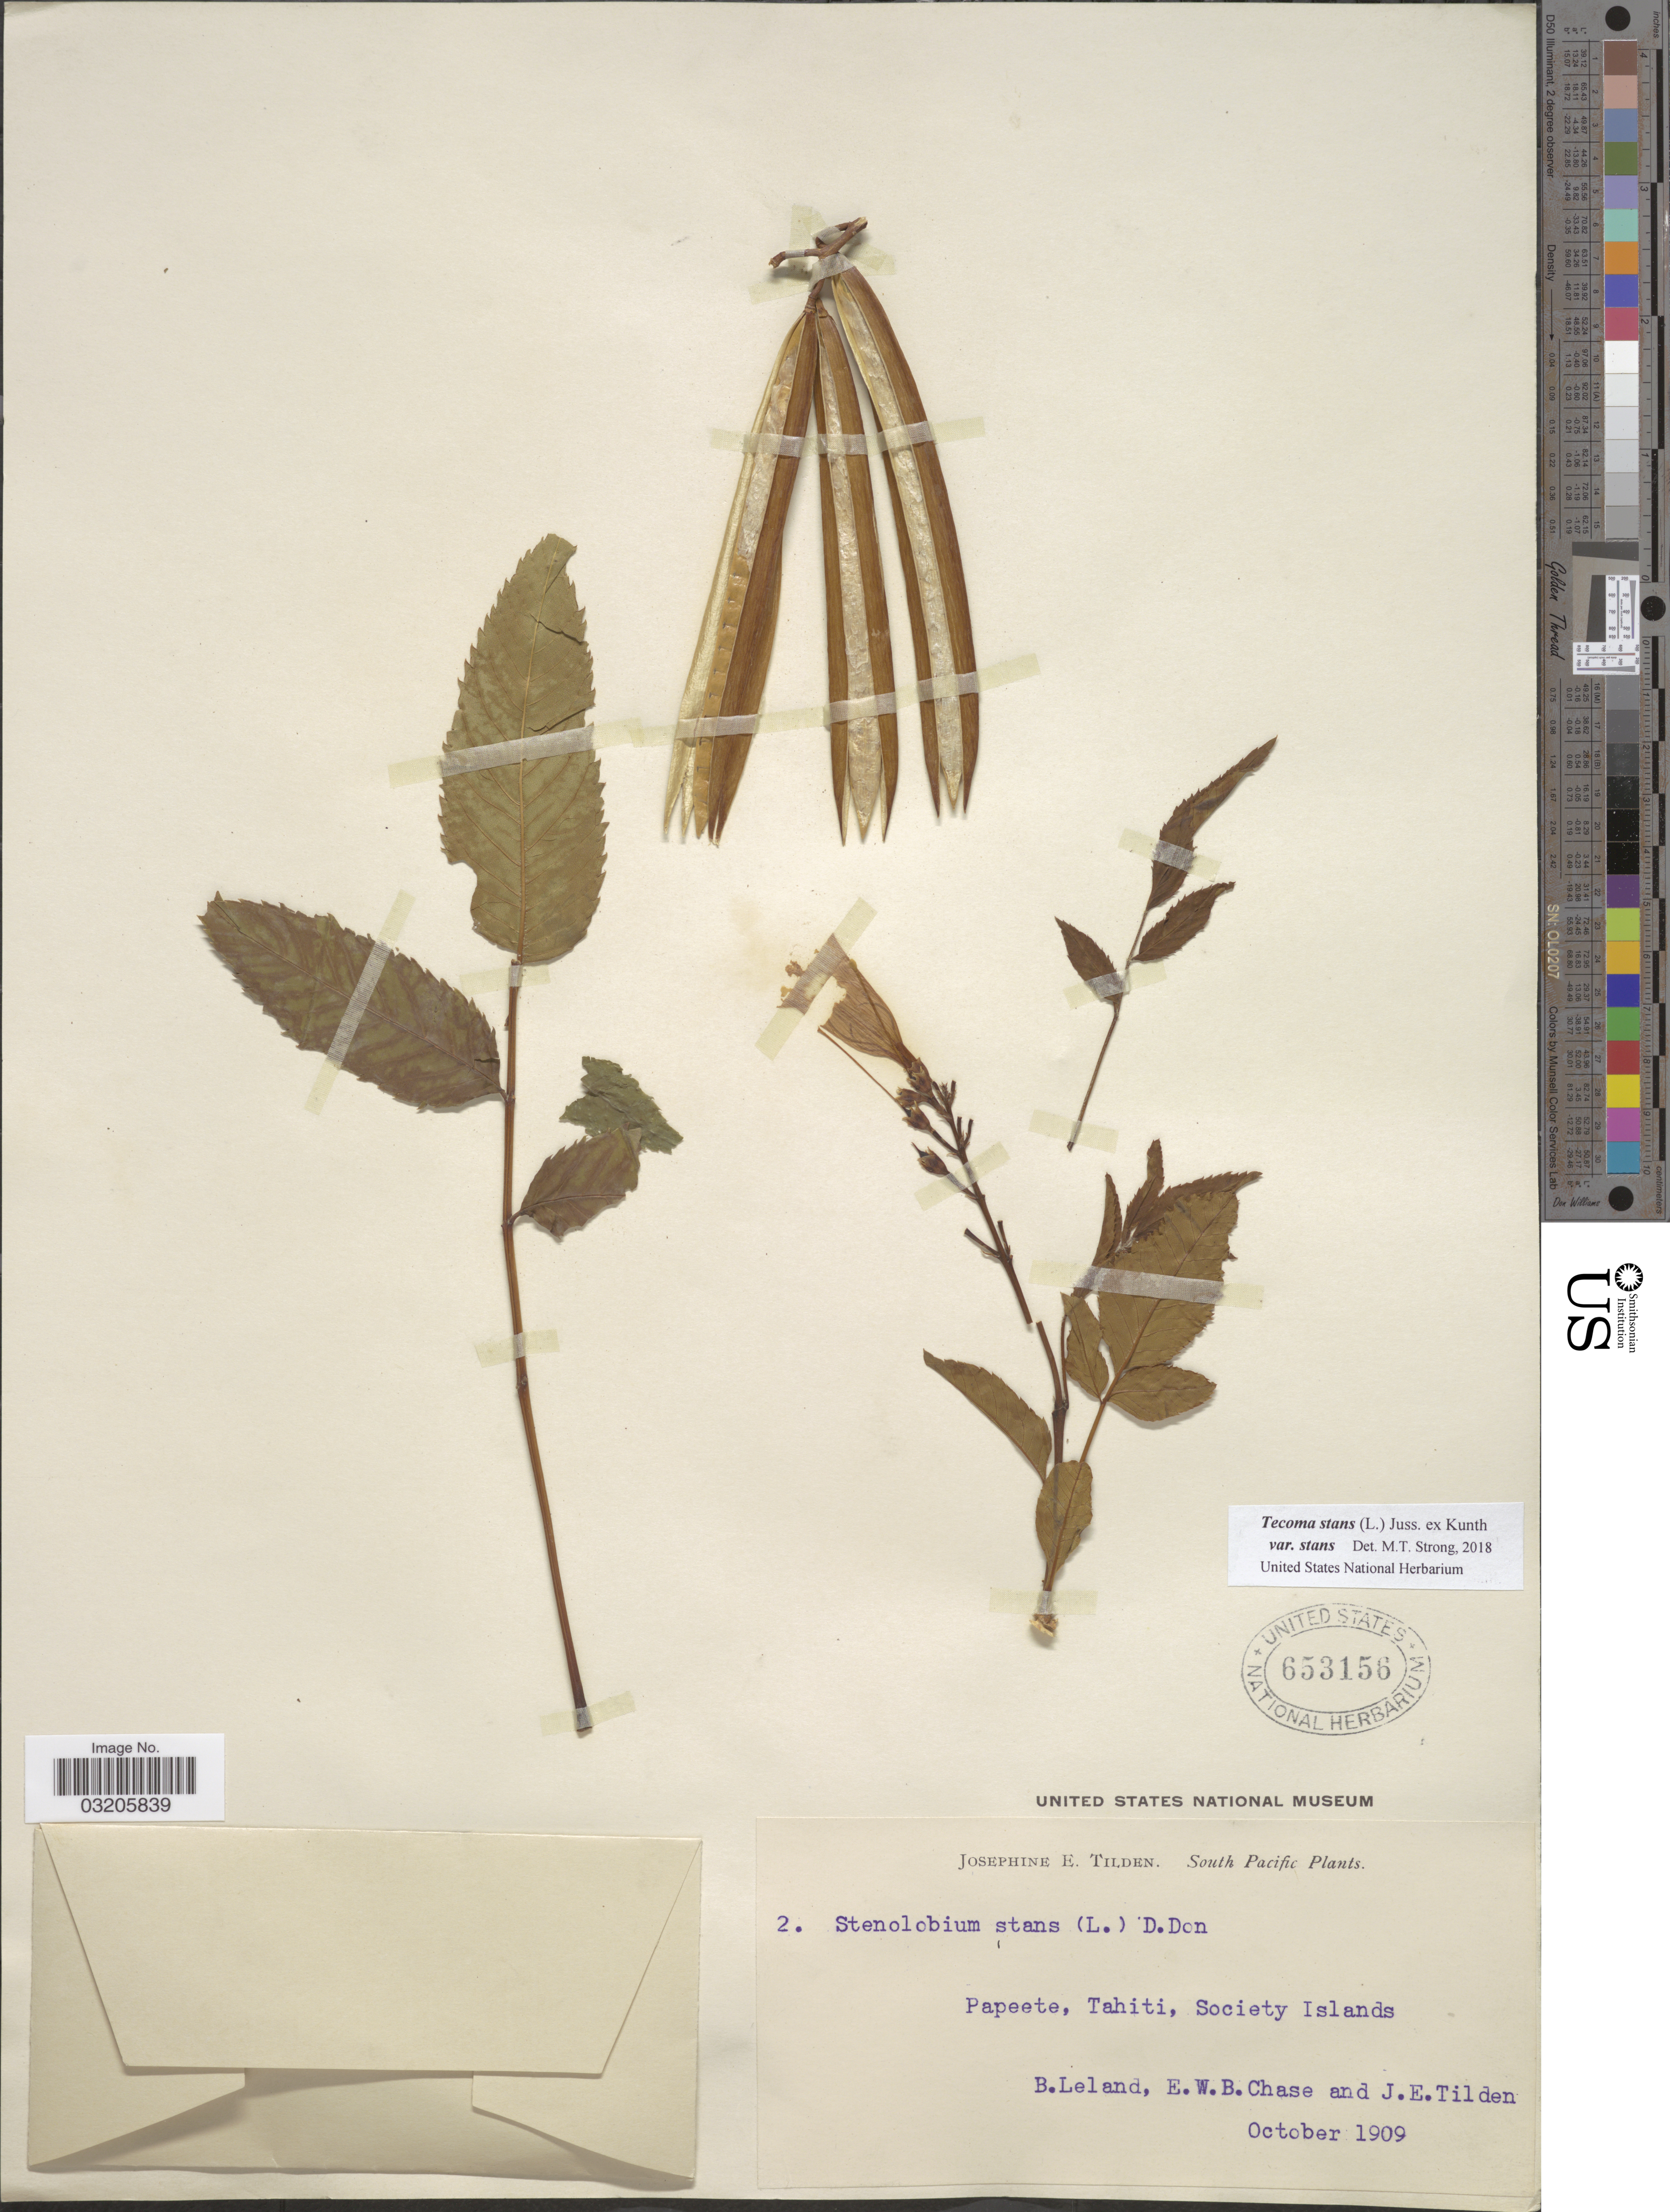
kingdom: Plantae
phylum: Tracheophyta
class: Magnoliopsida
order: Lamiales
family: Bignoniaceae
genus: Tecoma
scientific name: Tecoma stans var. stans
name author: (L.) Juss. ex Kunth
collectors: B. Leland, E. W. Chase & J. E. Tilden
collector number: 2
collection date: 1909-10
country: French Polynesia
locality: South Pacific. Papeete, Tahiti. Society Islands.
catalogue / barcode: US 653156